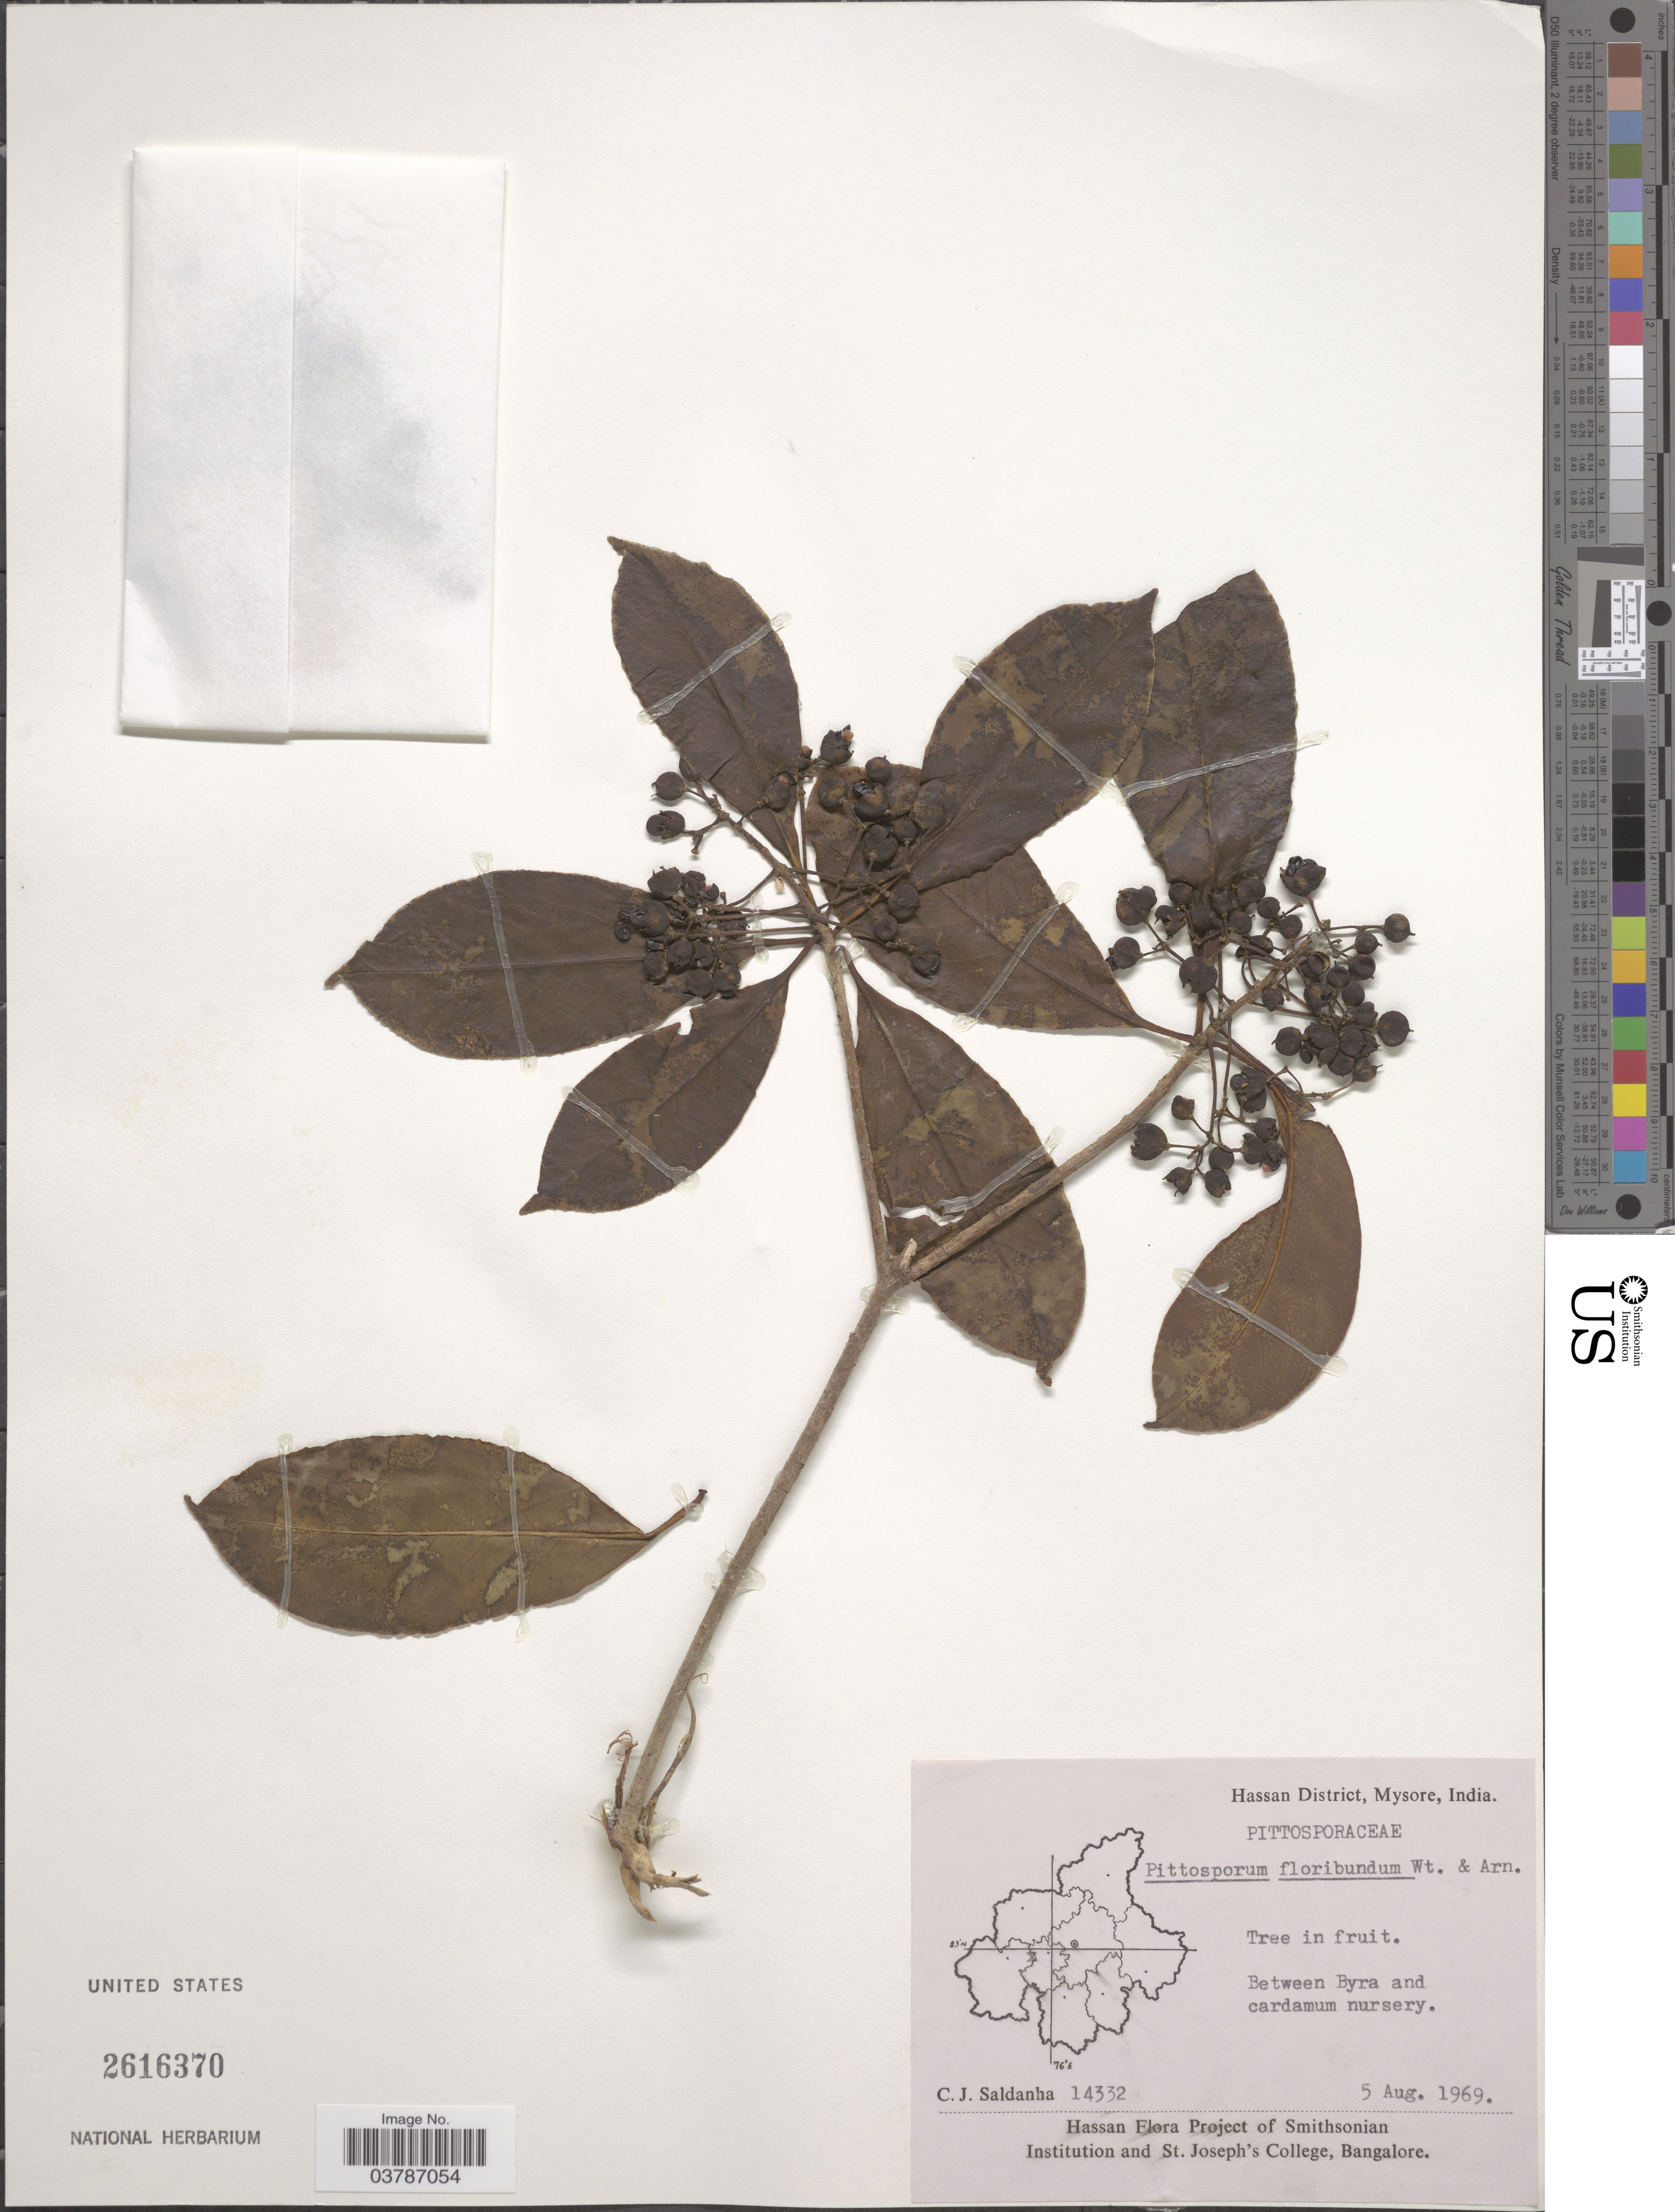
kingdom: Plantae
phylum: Tracheophyta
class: Magnoliopsida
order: Apiales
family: Pittosporaceae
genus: Pittosporum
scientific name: Pittosporum floribundum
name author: Wight & Arn.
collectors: C. J. Saldanha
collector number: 14332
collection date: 1969-08-05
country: India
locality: Hassan District, Mysore. Between Byra and cardamum nursery.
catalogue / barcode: US 2616370